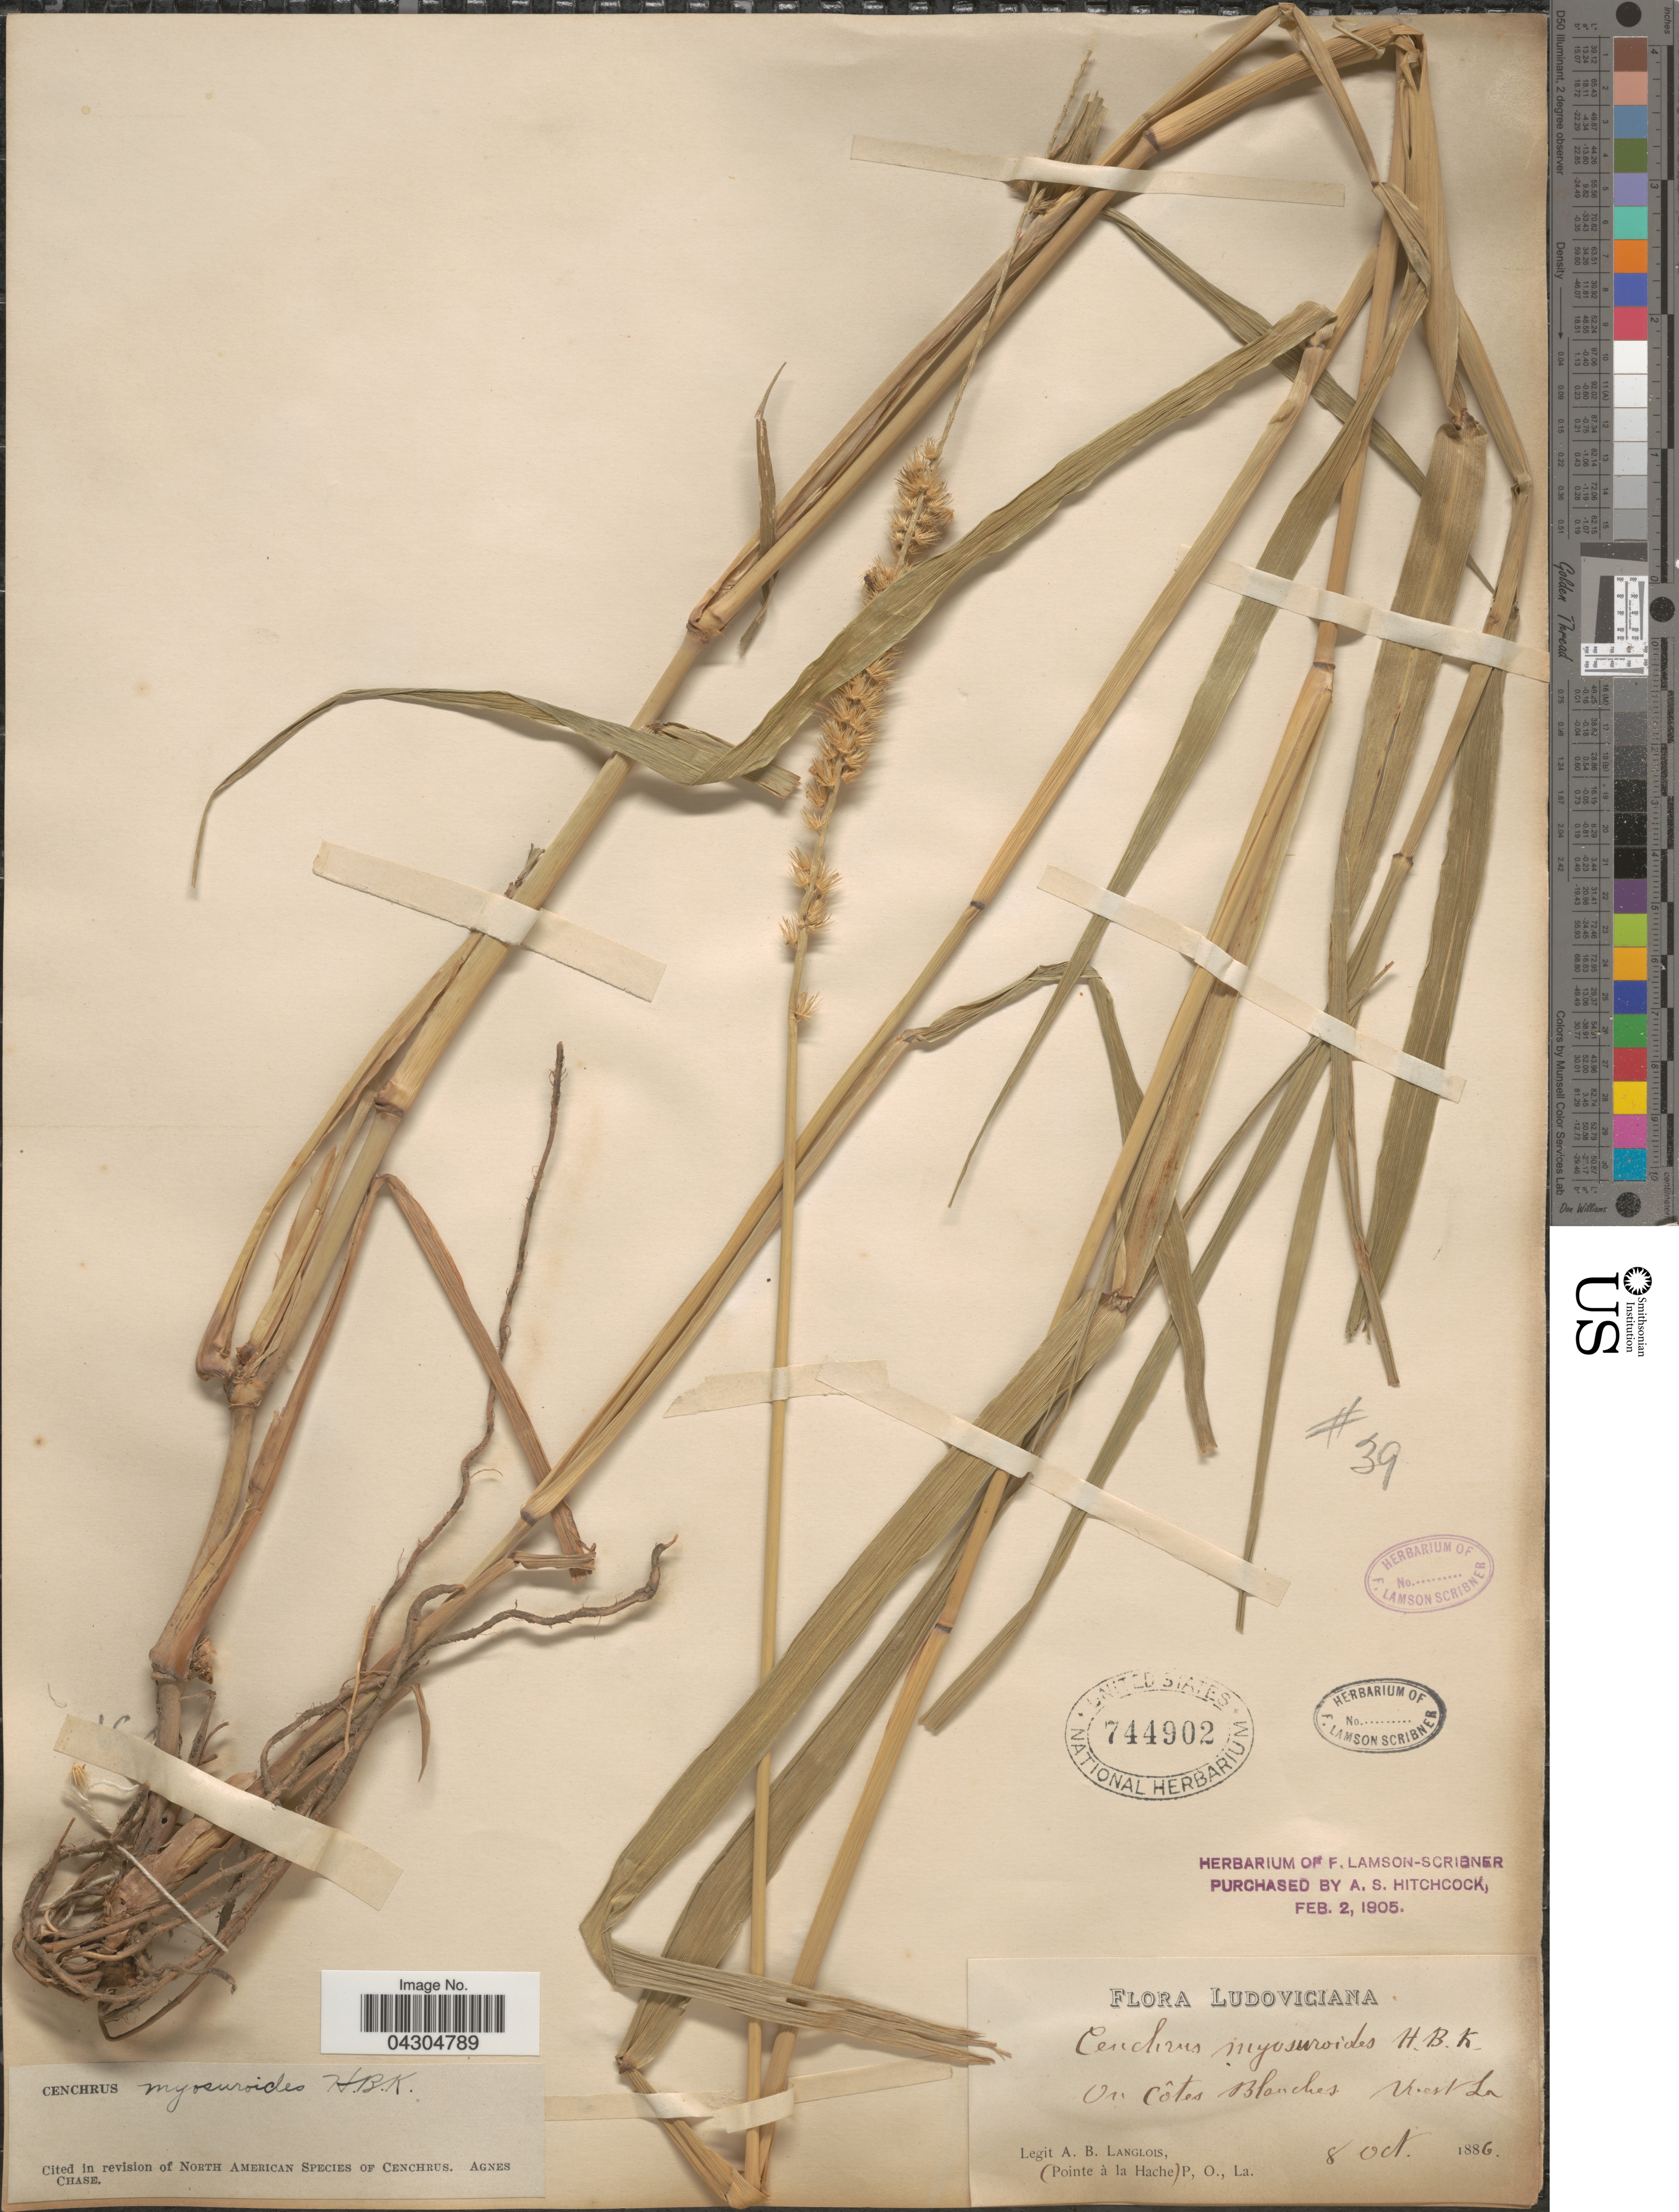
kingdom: Plantae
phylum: Tracheophyta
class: Liliopsida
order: Poales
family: Poaceae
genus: Cenchrus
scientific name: Cenchrus myosuroides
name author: Kunth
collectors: A. Langlois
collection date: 1886-10-08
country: United States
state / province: Louisiana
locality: Ludoviciana. On Côtes Blanches. West La.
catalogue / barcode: US 744902